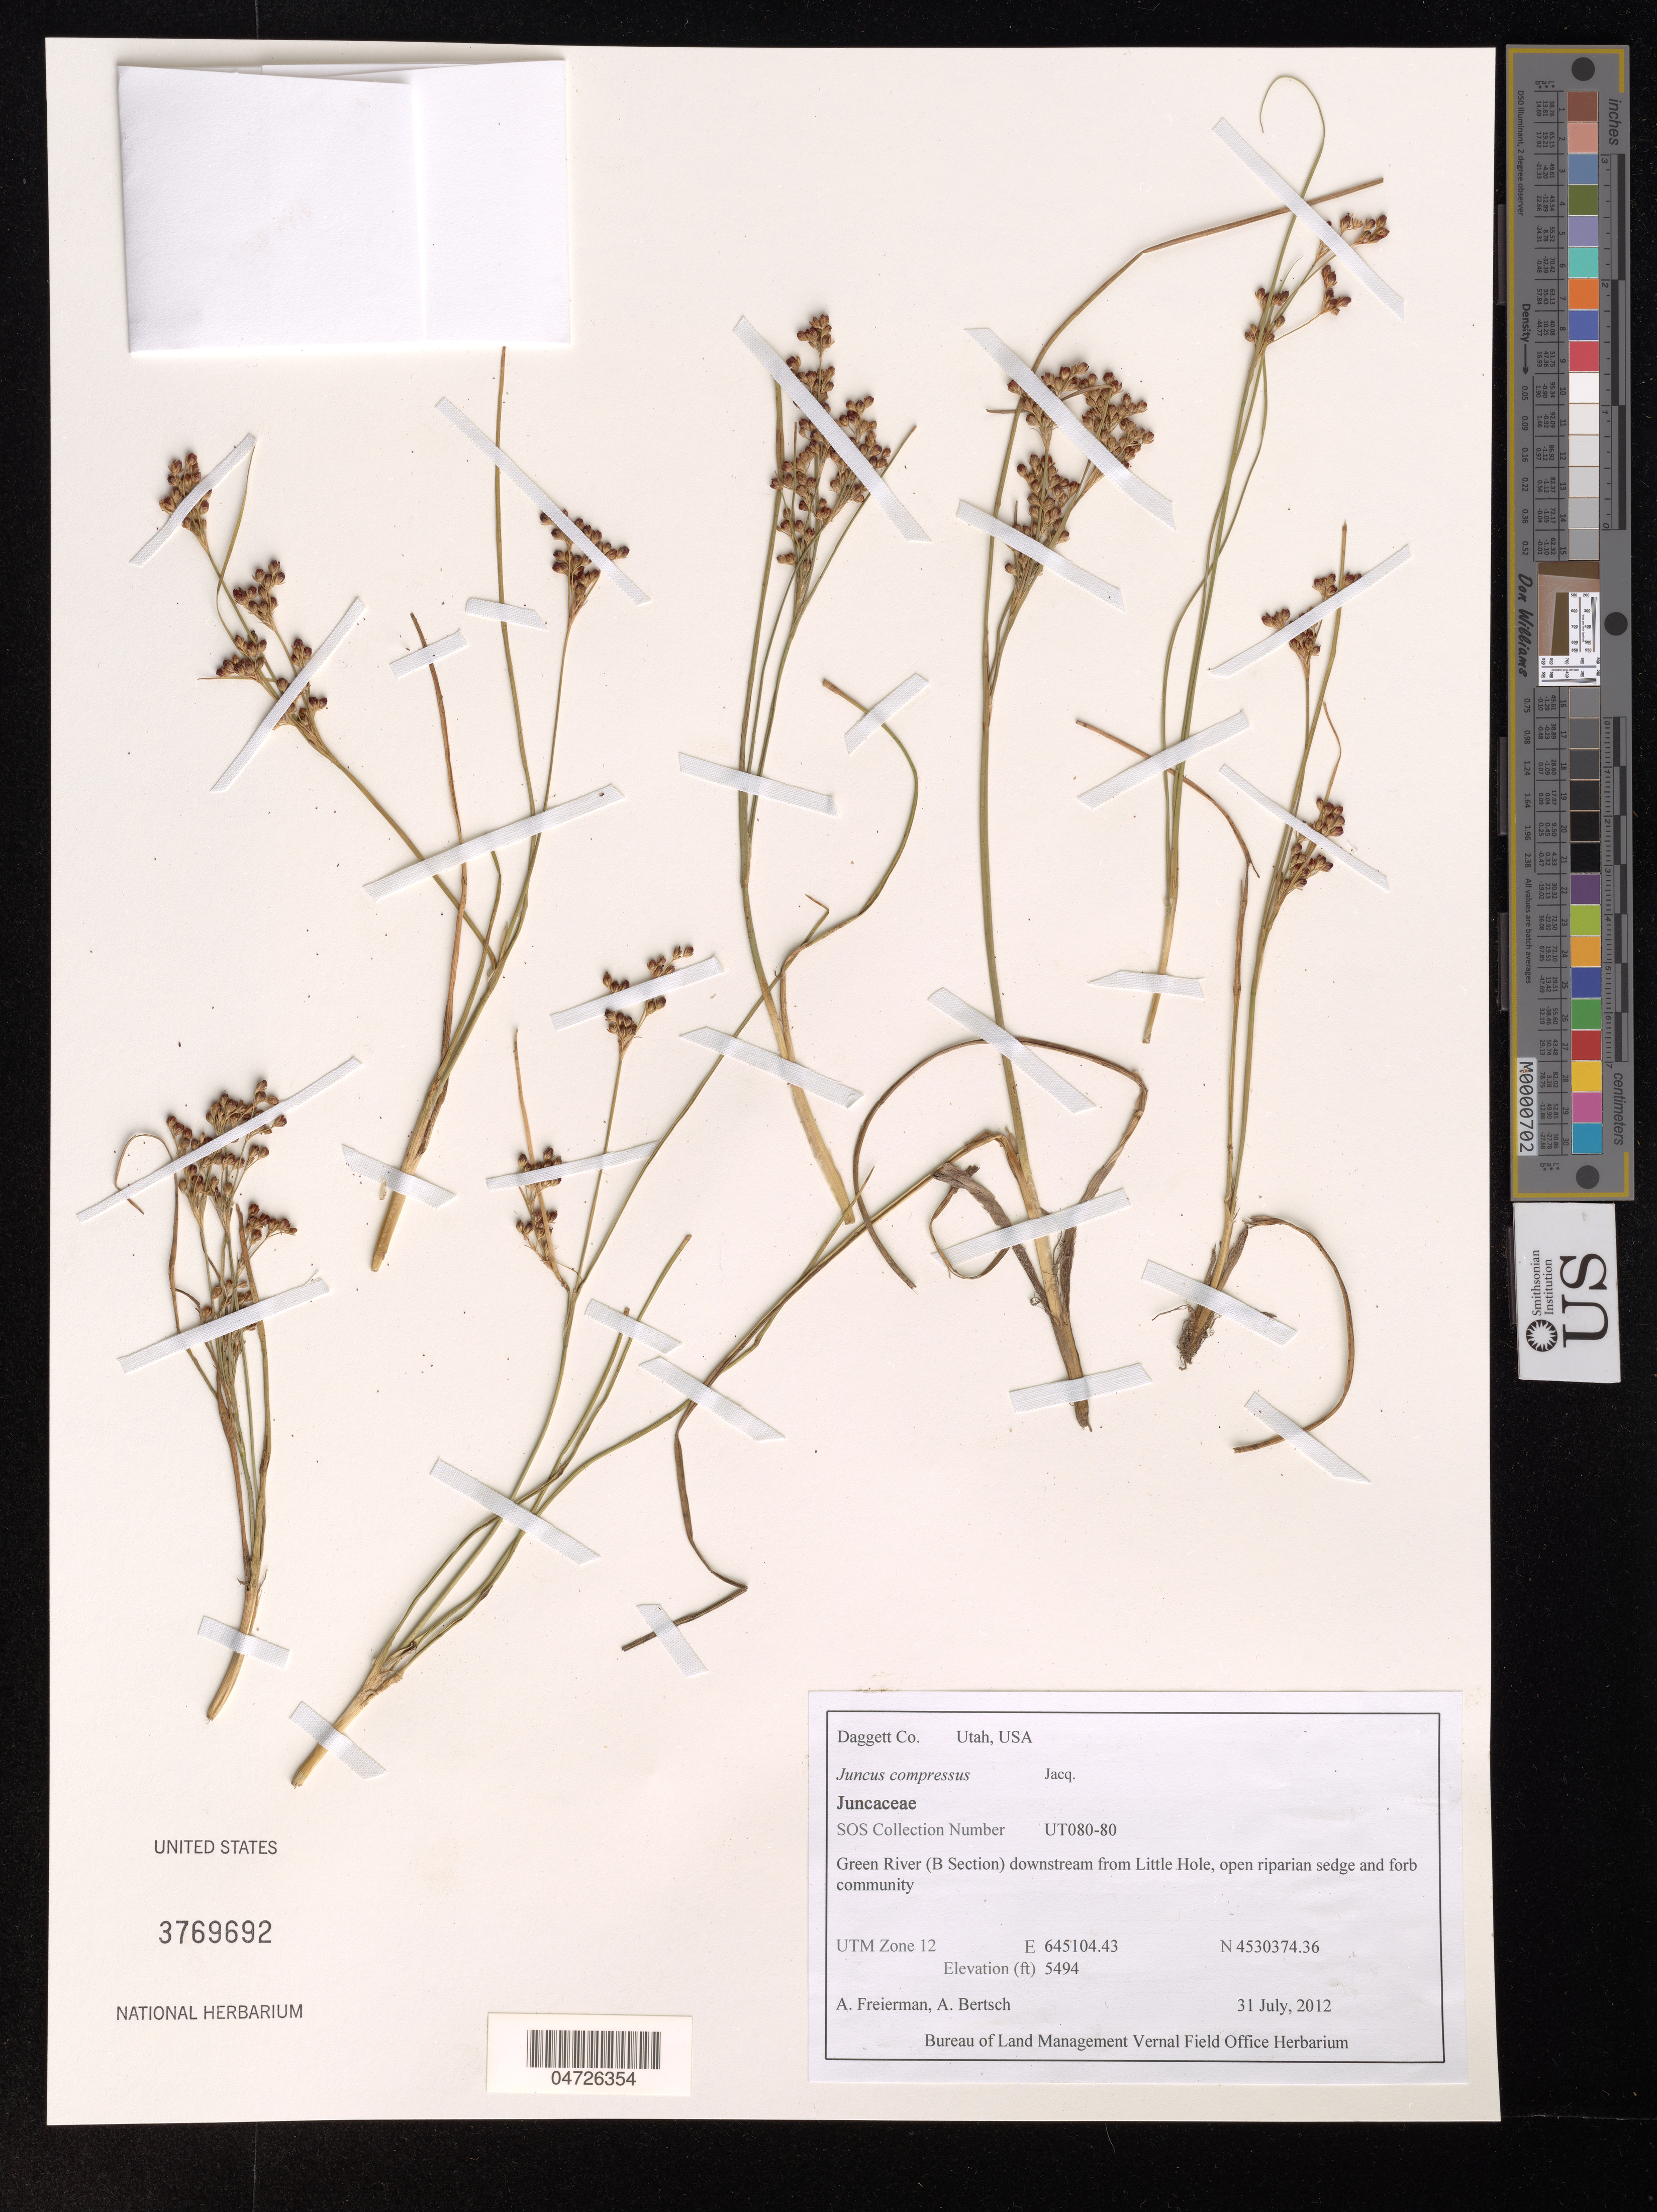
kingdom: Plantae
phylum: Tracheophyta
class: Liliopsida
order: Poales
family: Juncaceae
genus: Juncus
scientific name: Juncus compressus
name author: Jacq.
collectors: A. Freierman & A. Bertsch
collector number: UT080-80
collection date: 2012-07-31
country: United States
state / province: Utah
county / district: Daggett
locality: Daggett Co. Green River (B Section) downstream from Little Hole. UTM Zone 12.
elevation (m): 1675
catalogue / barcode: US 3769692